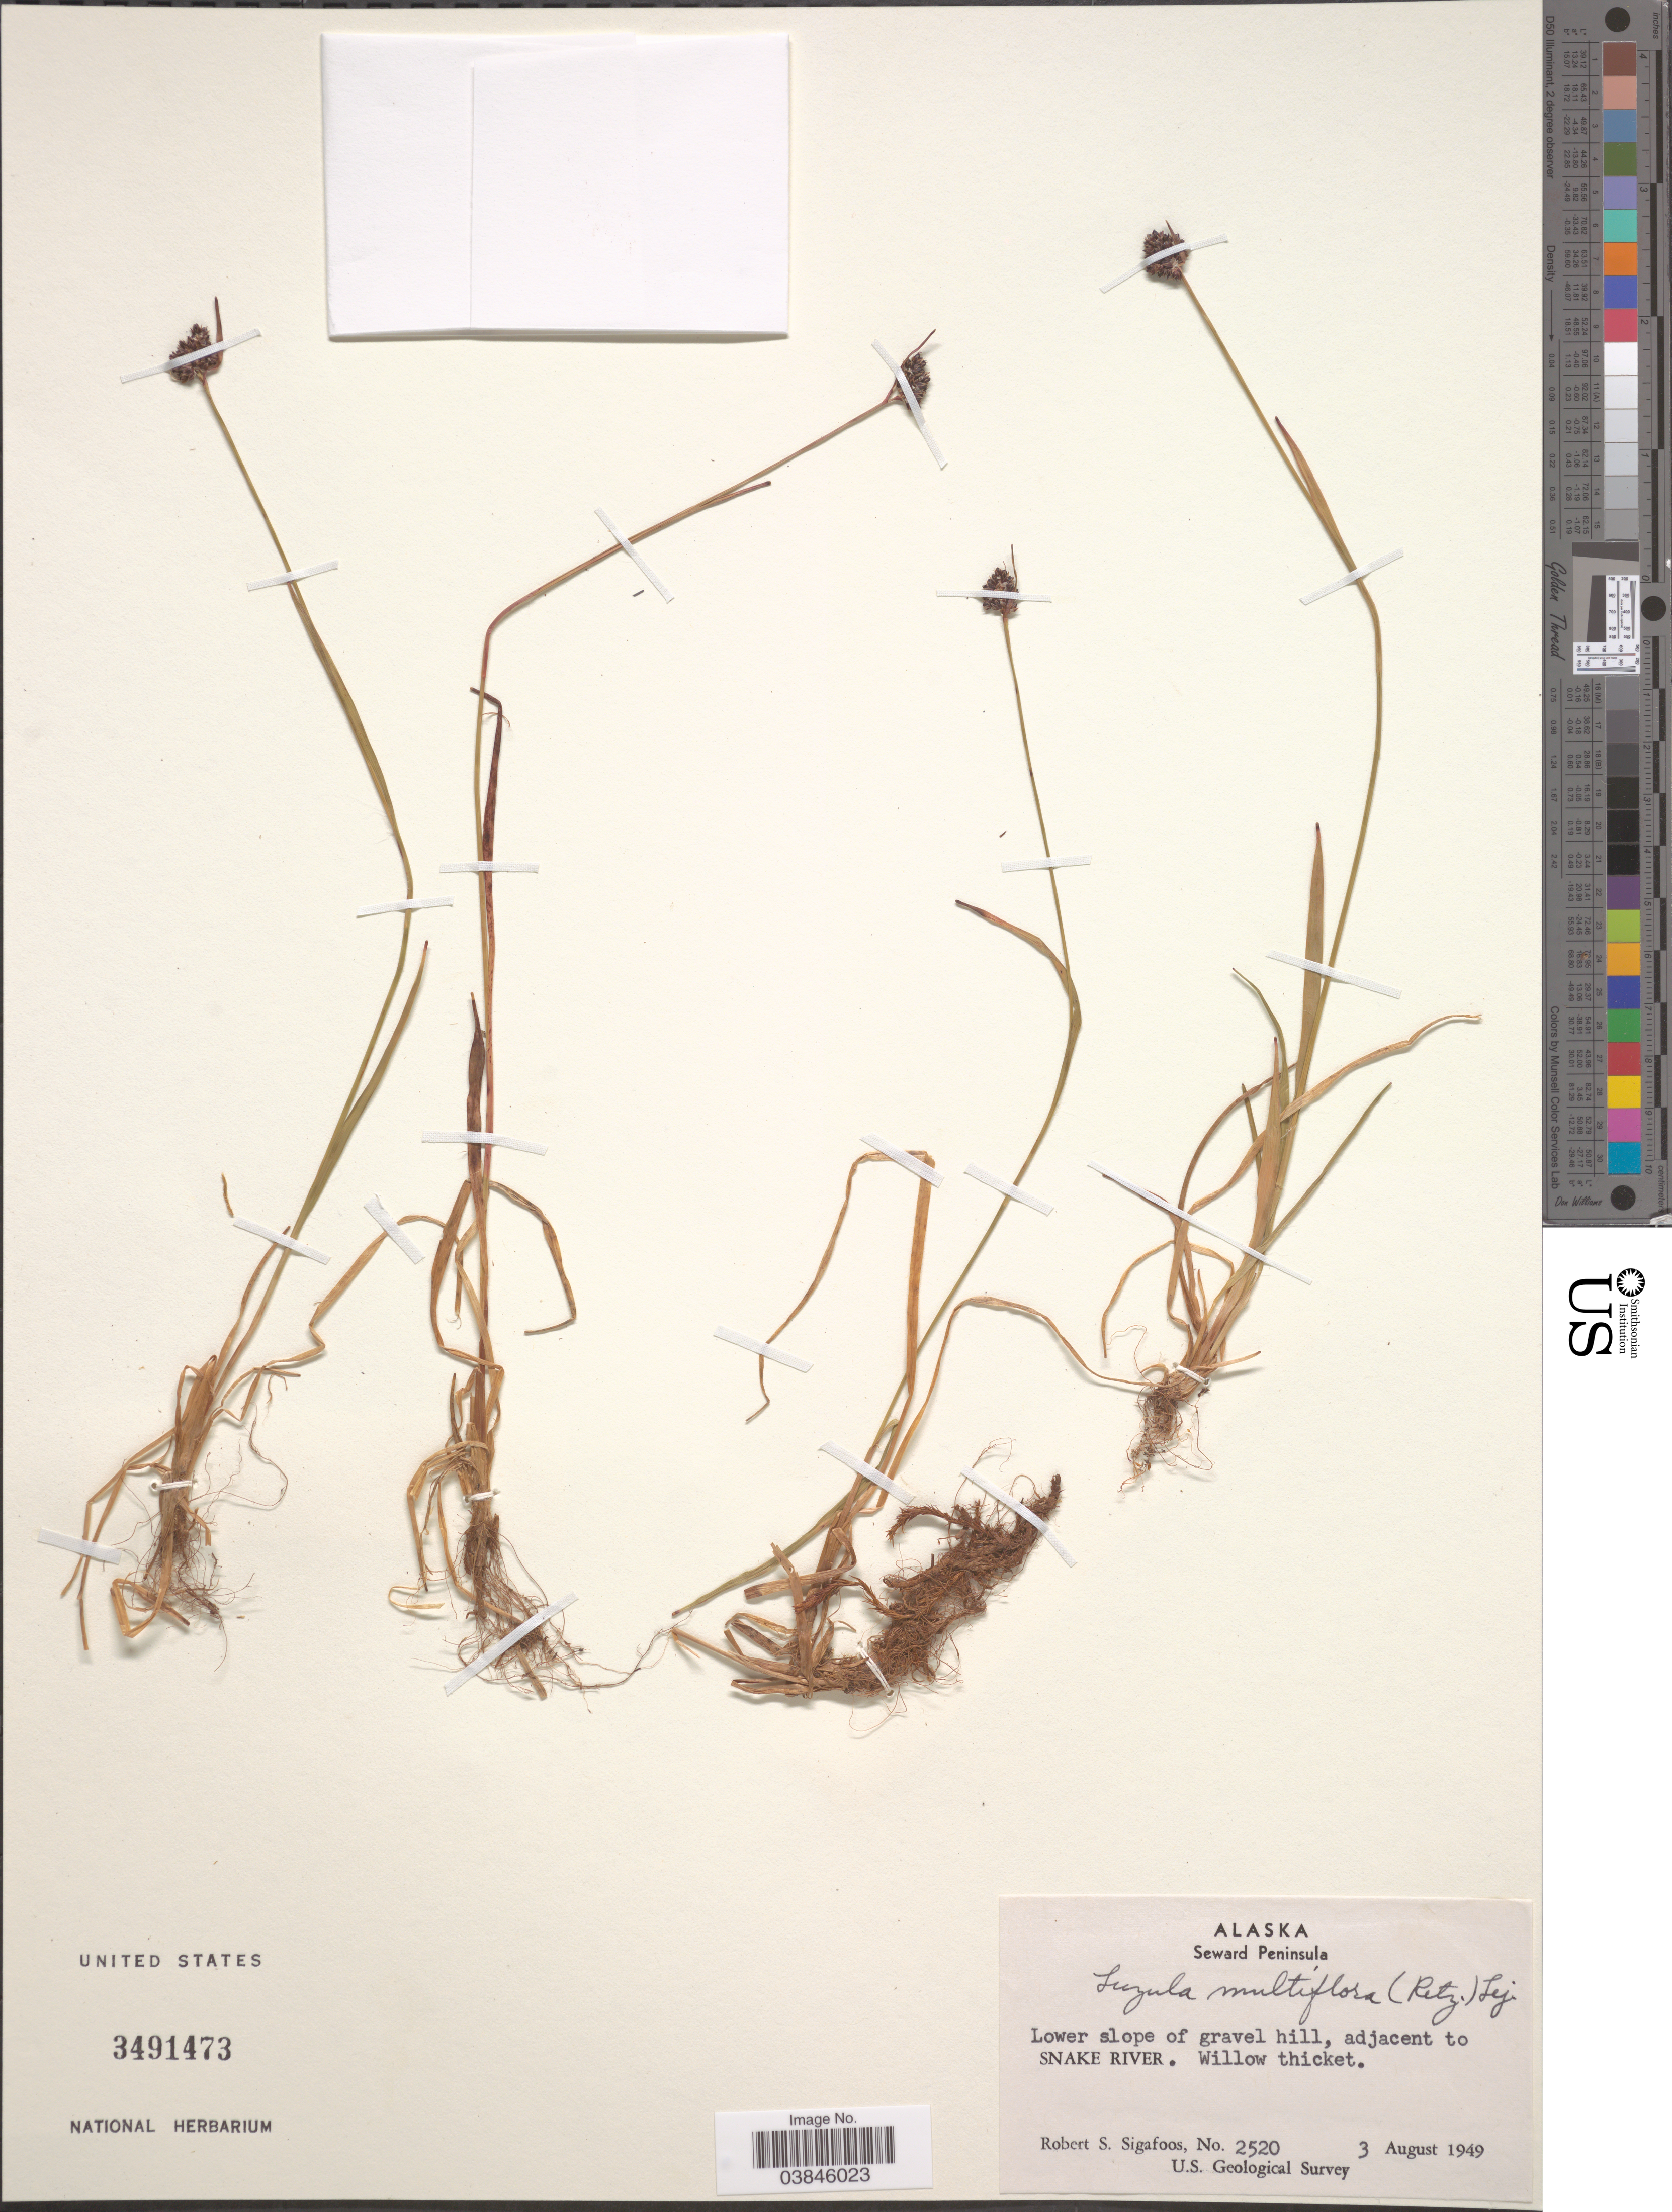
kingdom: Plantae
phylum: Tracheophyta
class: Liliopsida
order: Poales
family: Juncaceae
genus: Luzula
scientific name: Luzula multiflora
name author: (Ehrh.) Lej.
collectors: R. Sigafoos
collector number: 2520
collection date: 1949-08-03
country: United States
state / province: Alaska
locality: Seward Peninsula. Lower slope of gravel hill, adjacent to Snake River.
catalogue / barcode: US 3491473